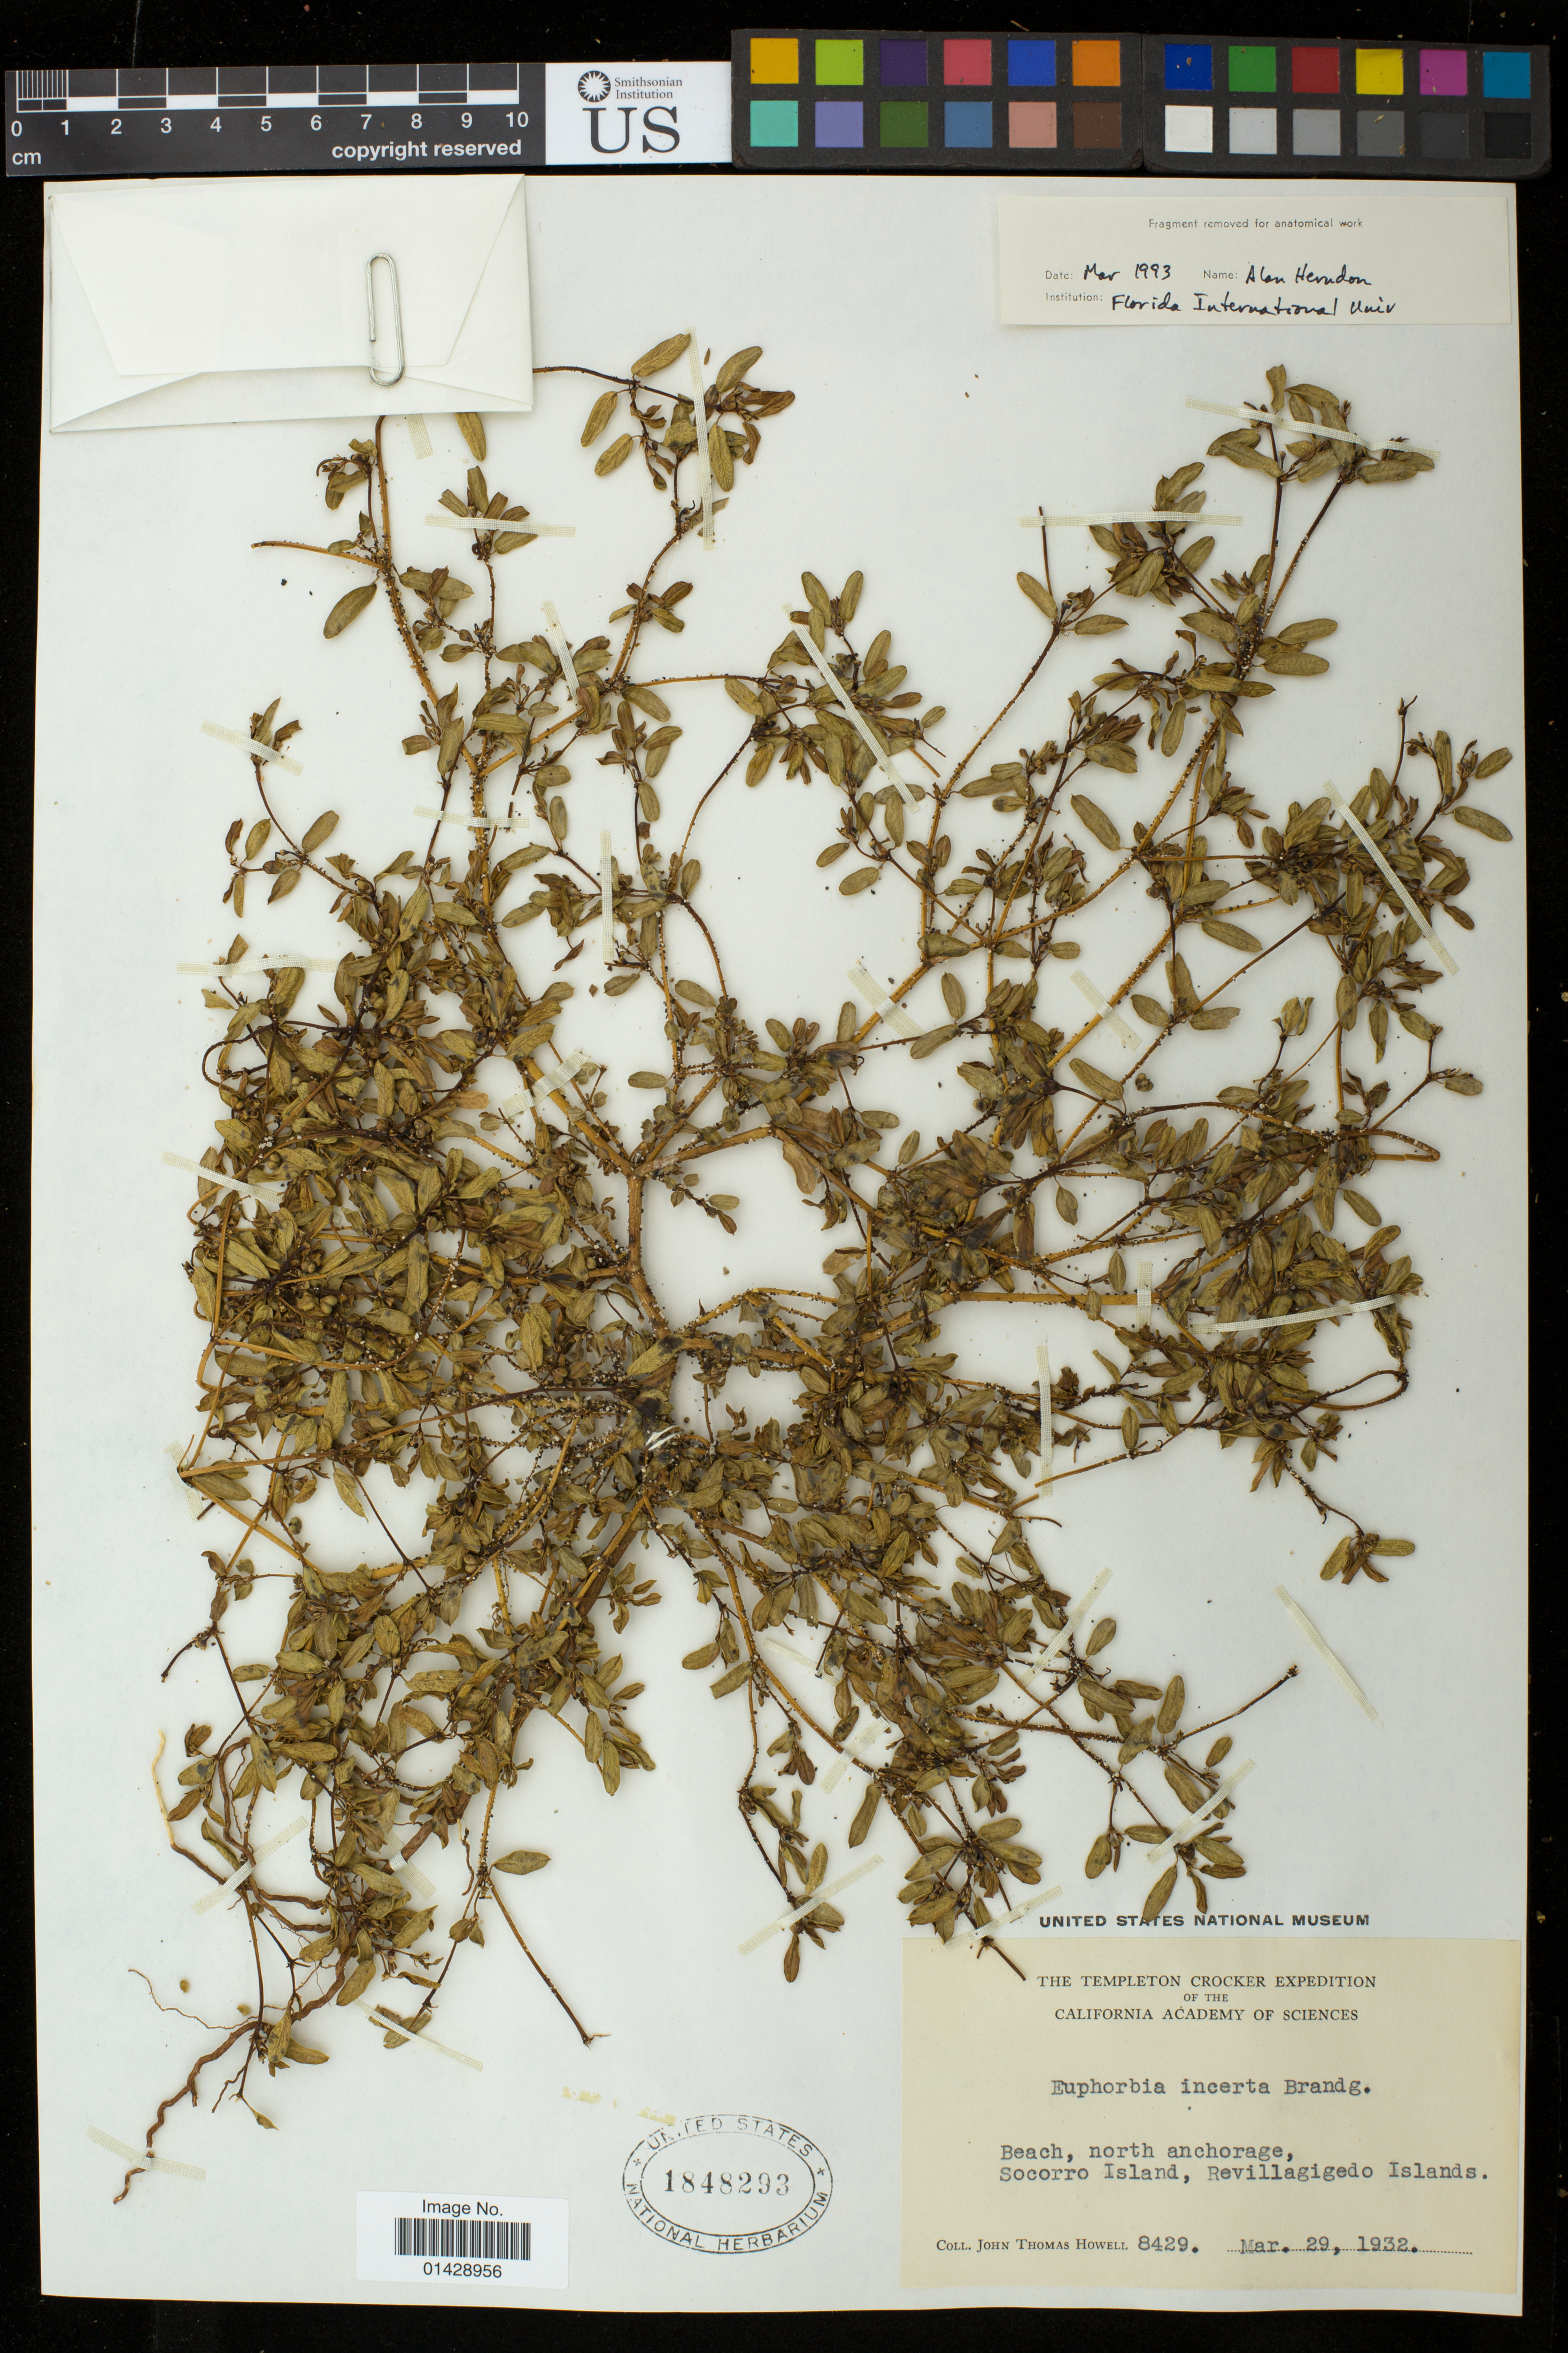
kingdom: Plantae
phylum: Tracheophyta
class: Magnoliopsida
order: Malpighiales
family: Euphorbiaceae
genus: Euphorbia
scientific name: Euphorbia incerta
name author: Brandegee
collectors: J. T. Howell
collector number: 8429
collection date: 1932-03-29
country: Mexico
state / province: Colima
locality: Socorro Island; Revillagigedo Islands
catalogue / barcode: US 1848293